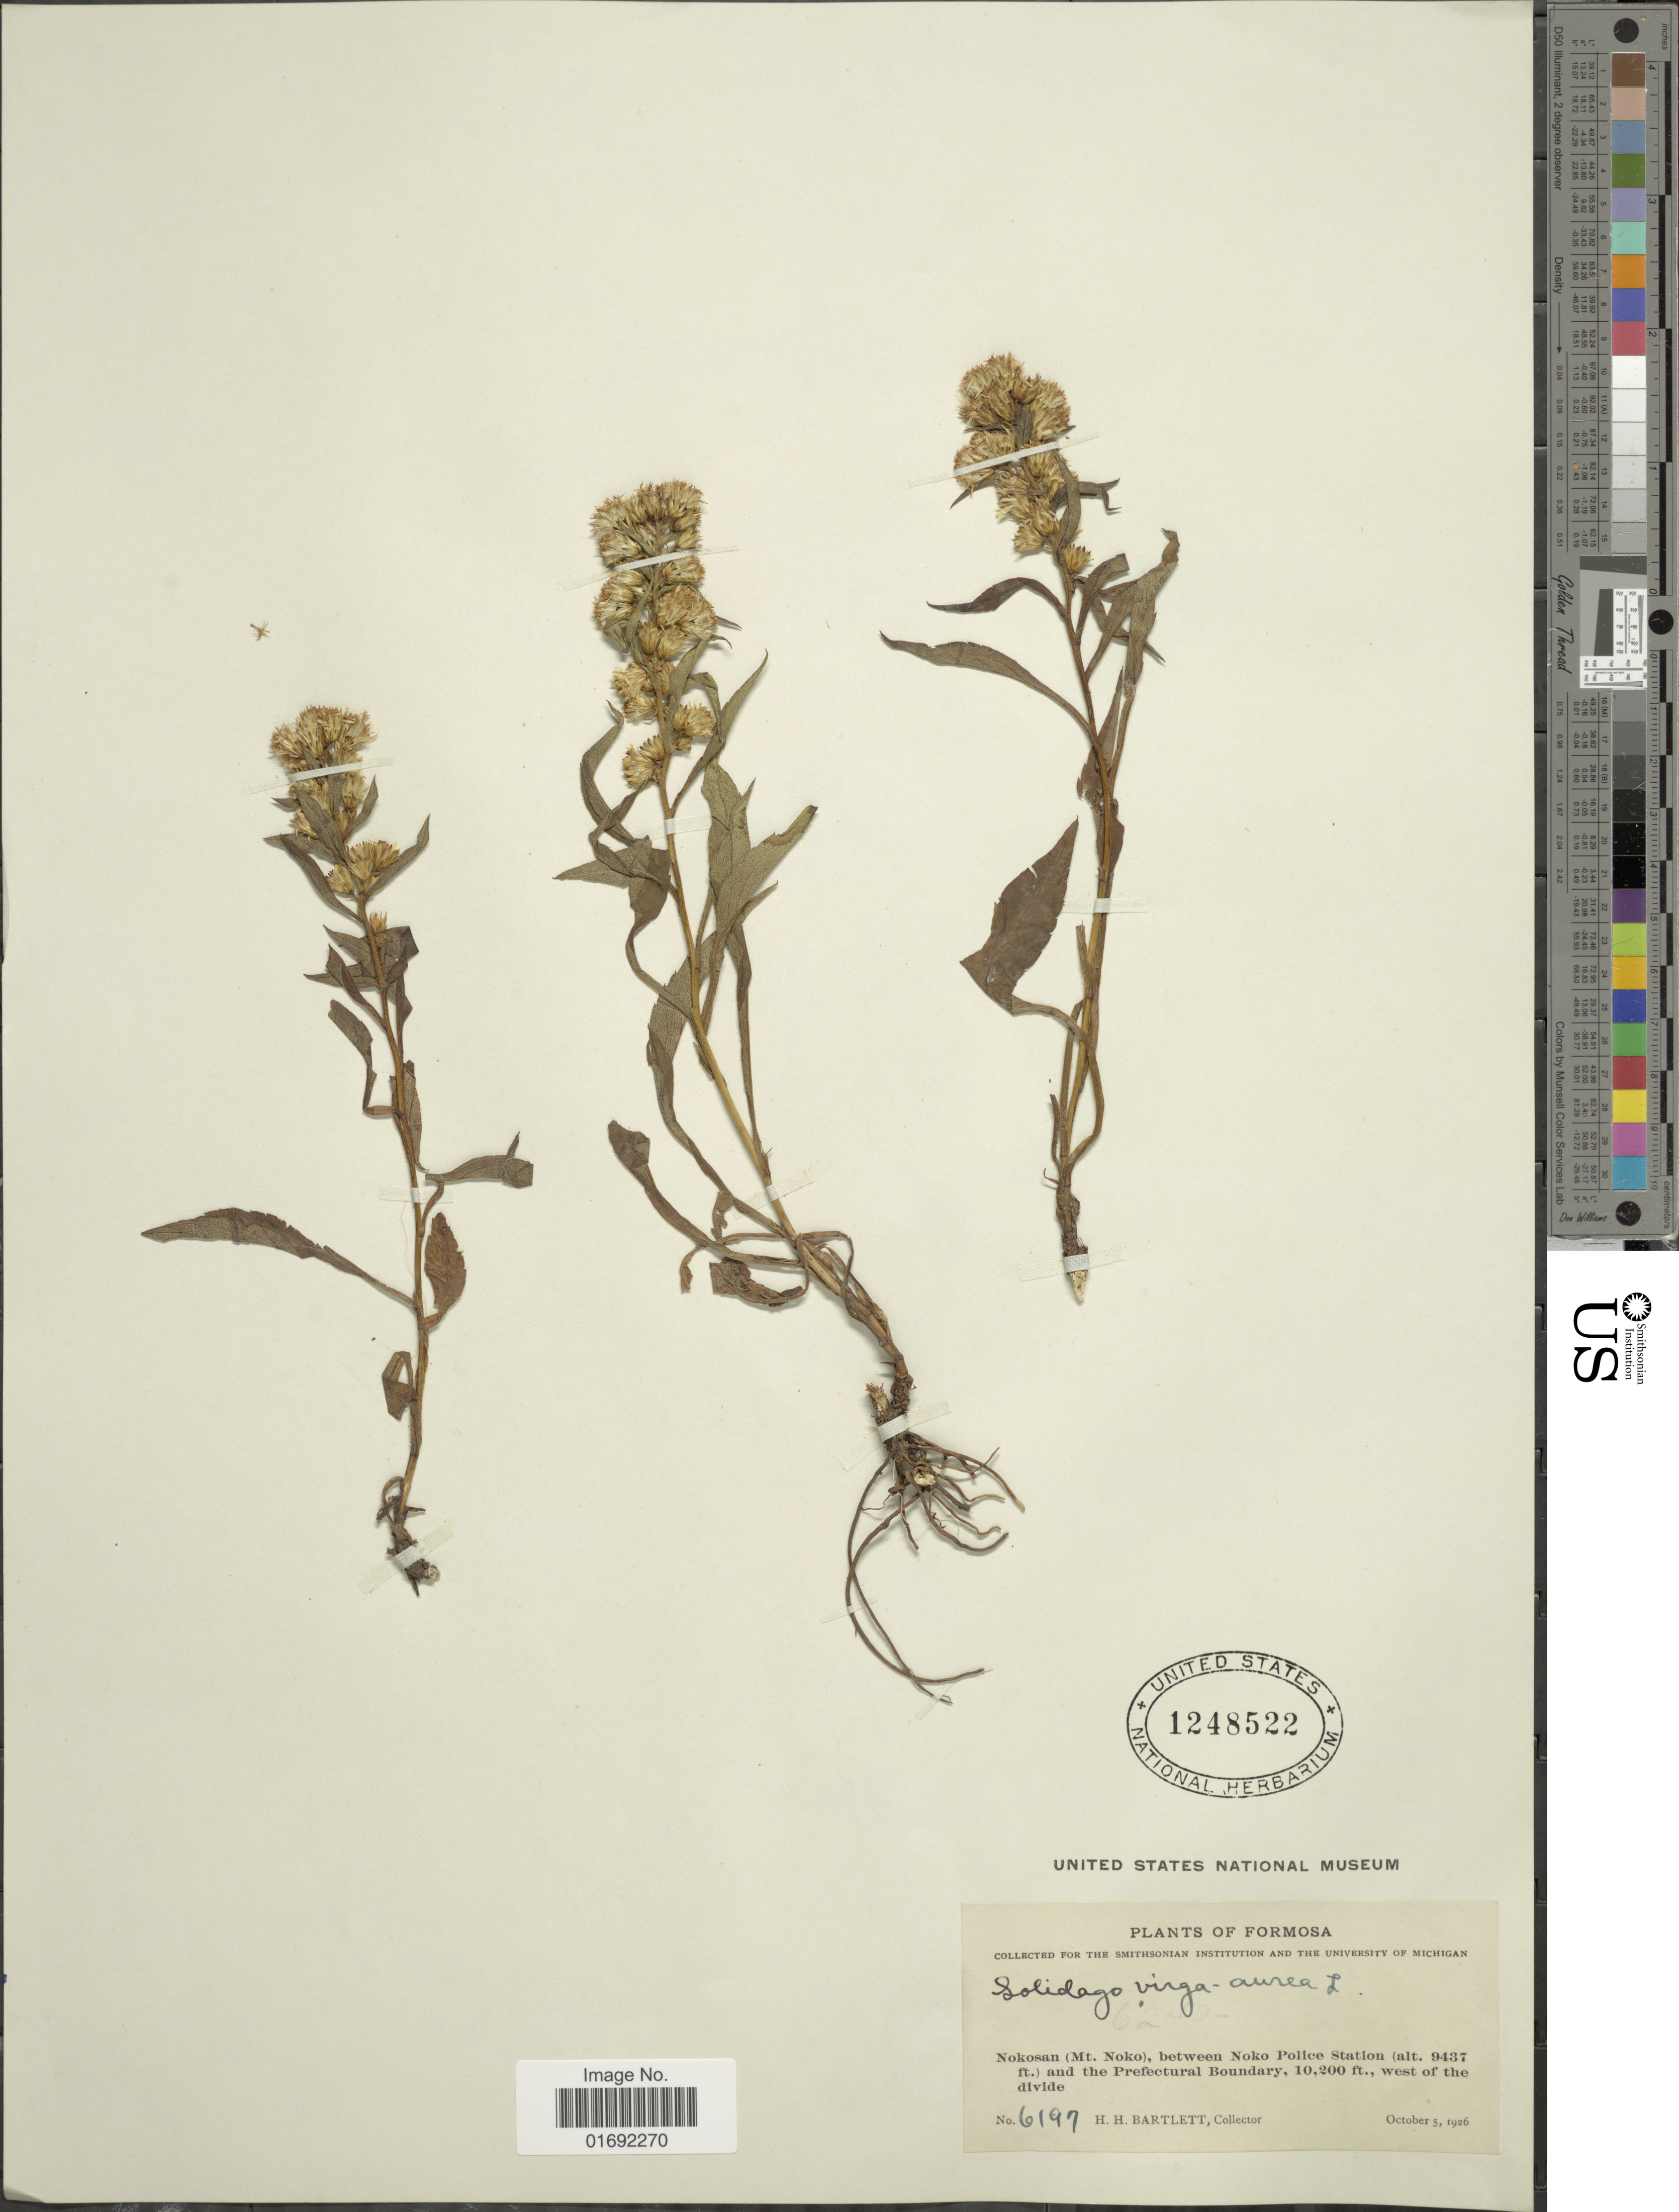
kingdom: Plantae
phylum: Tracheophyta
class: Magnoliopsida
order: Asterales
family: Asteraceae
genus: Solidago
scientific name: Solidago virgaurea var. asiatica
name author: Nakai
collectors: H. H. Bartlett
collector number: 6197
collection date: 1926-10-05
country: Taiwan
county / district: Hualien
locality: Formosa, Nokosan (Mt. Noko), between Noko Police Station and the Prefectural Boundary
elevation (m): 2876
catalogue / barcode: US 1248522